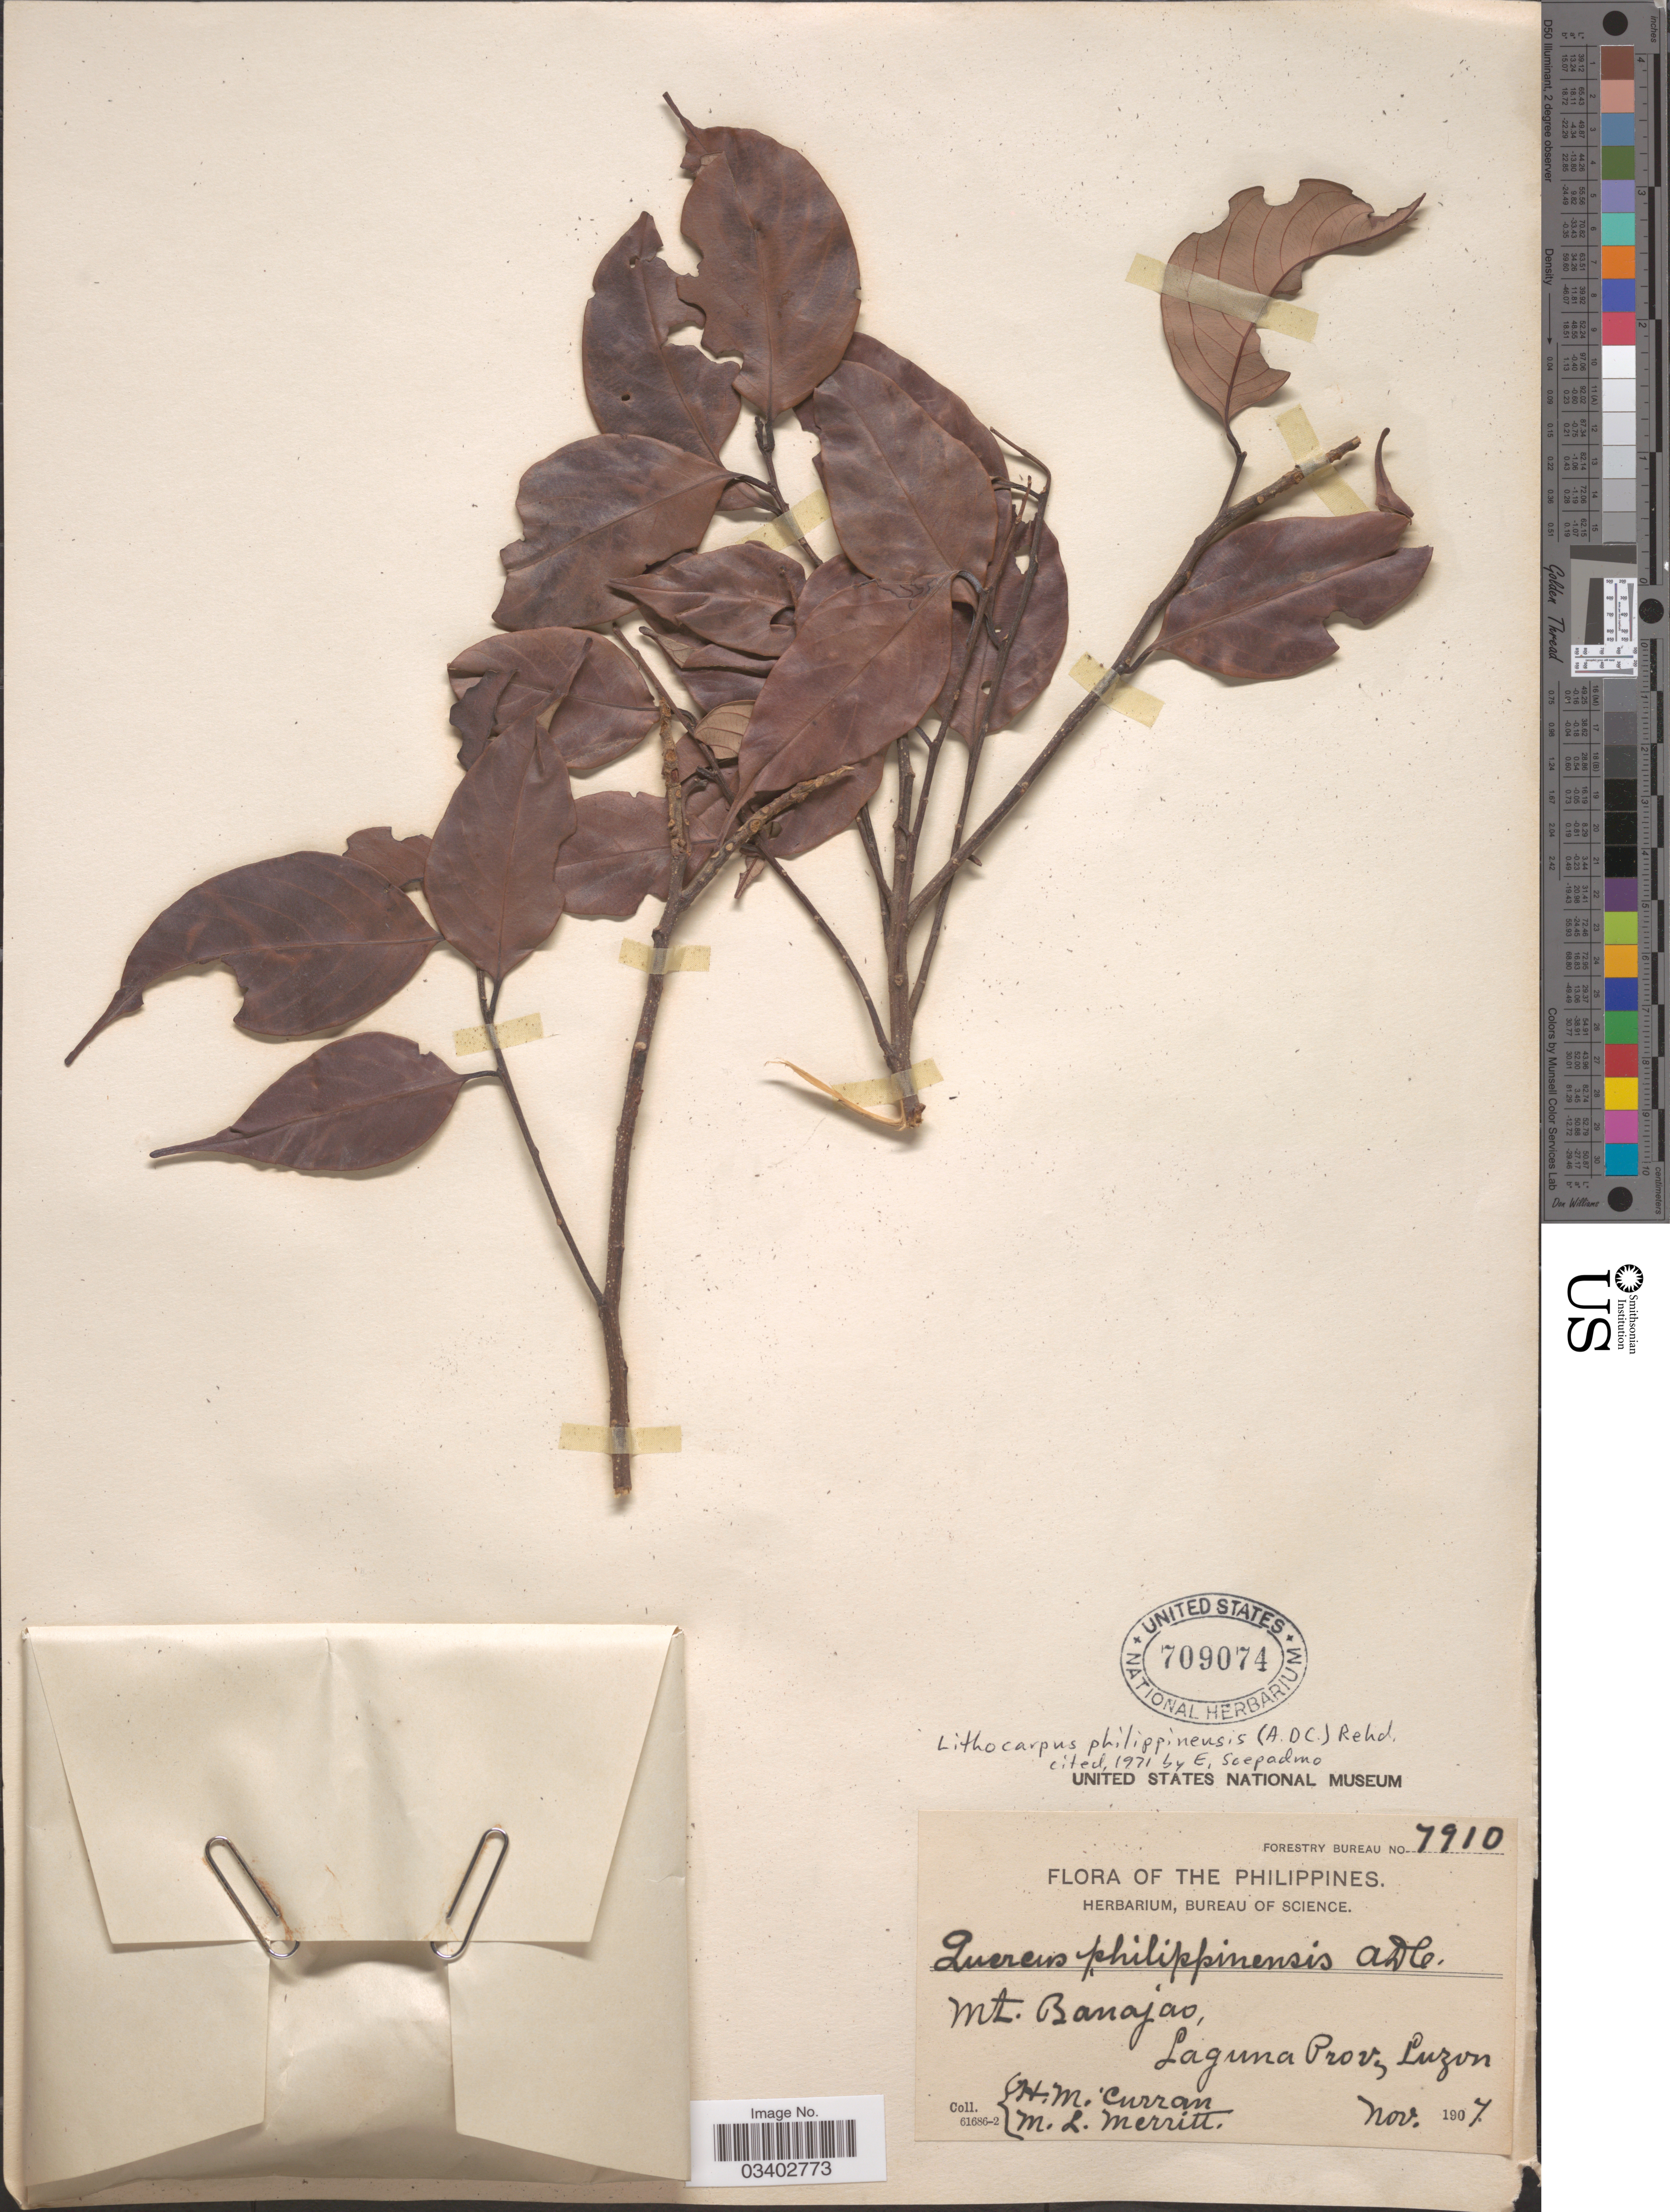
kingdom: Plantae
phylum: Tracheophyta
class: Magnoliopsida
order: Fagales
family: Fagaceae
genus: Lithocarpus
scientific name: Lithocarpus philippinensis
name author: (A. DC.) Rehder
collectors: H. M. Curran & M. L. Merritt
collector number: Forestry Bureau 7910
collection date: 1907-11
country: Philippines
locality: Mt. Banajao, Laguna Prov., Luzon.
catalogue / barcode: US 709074